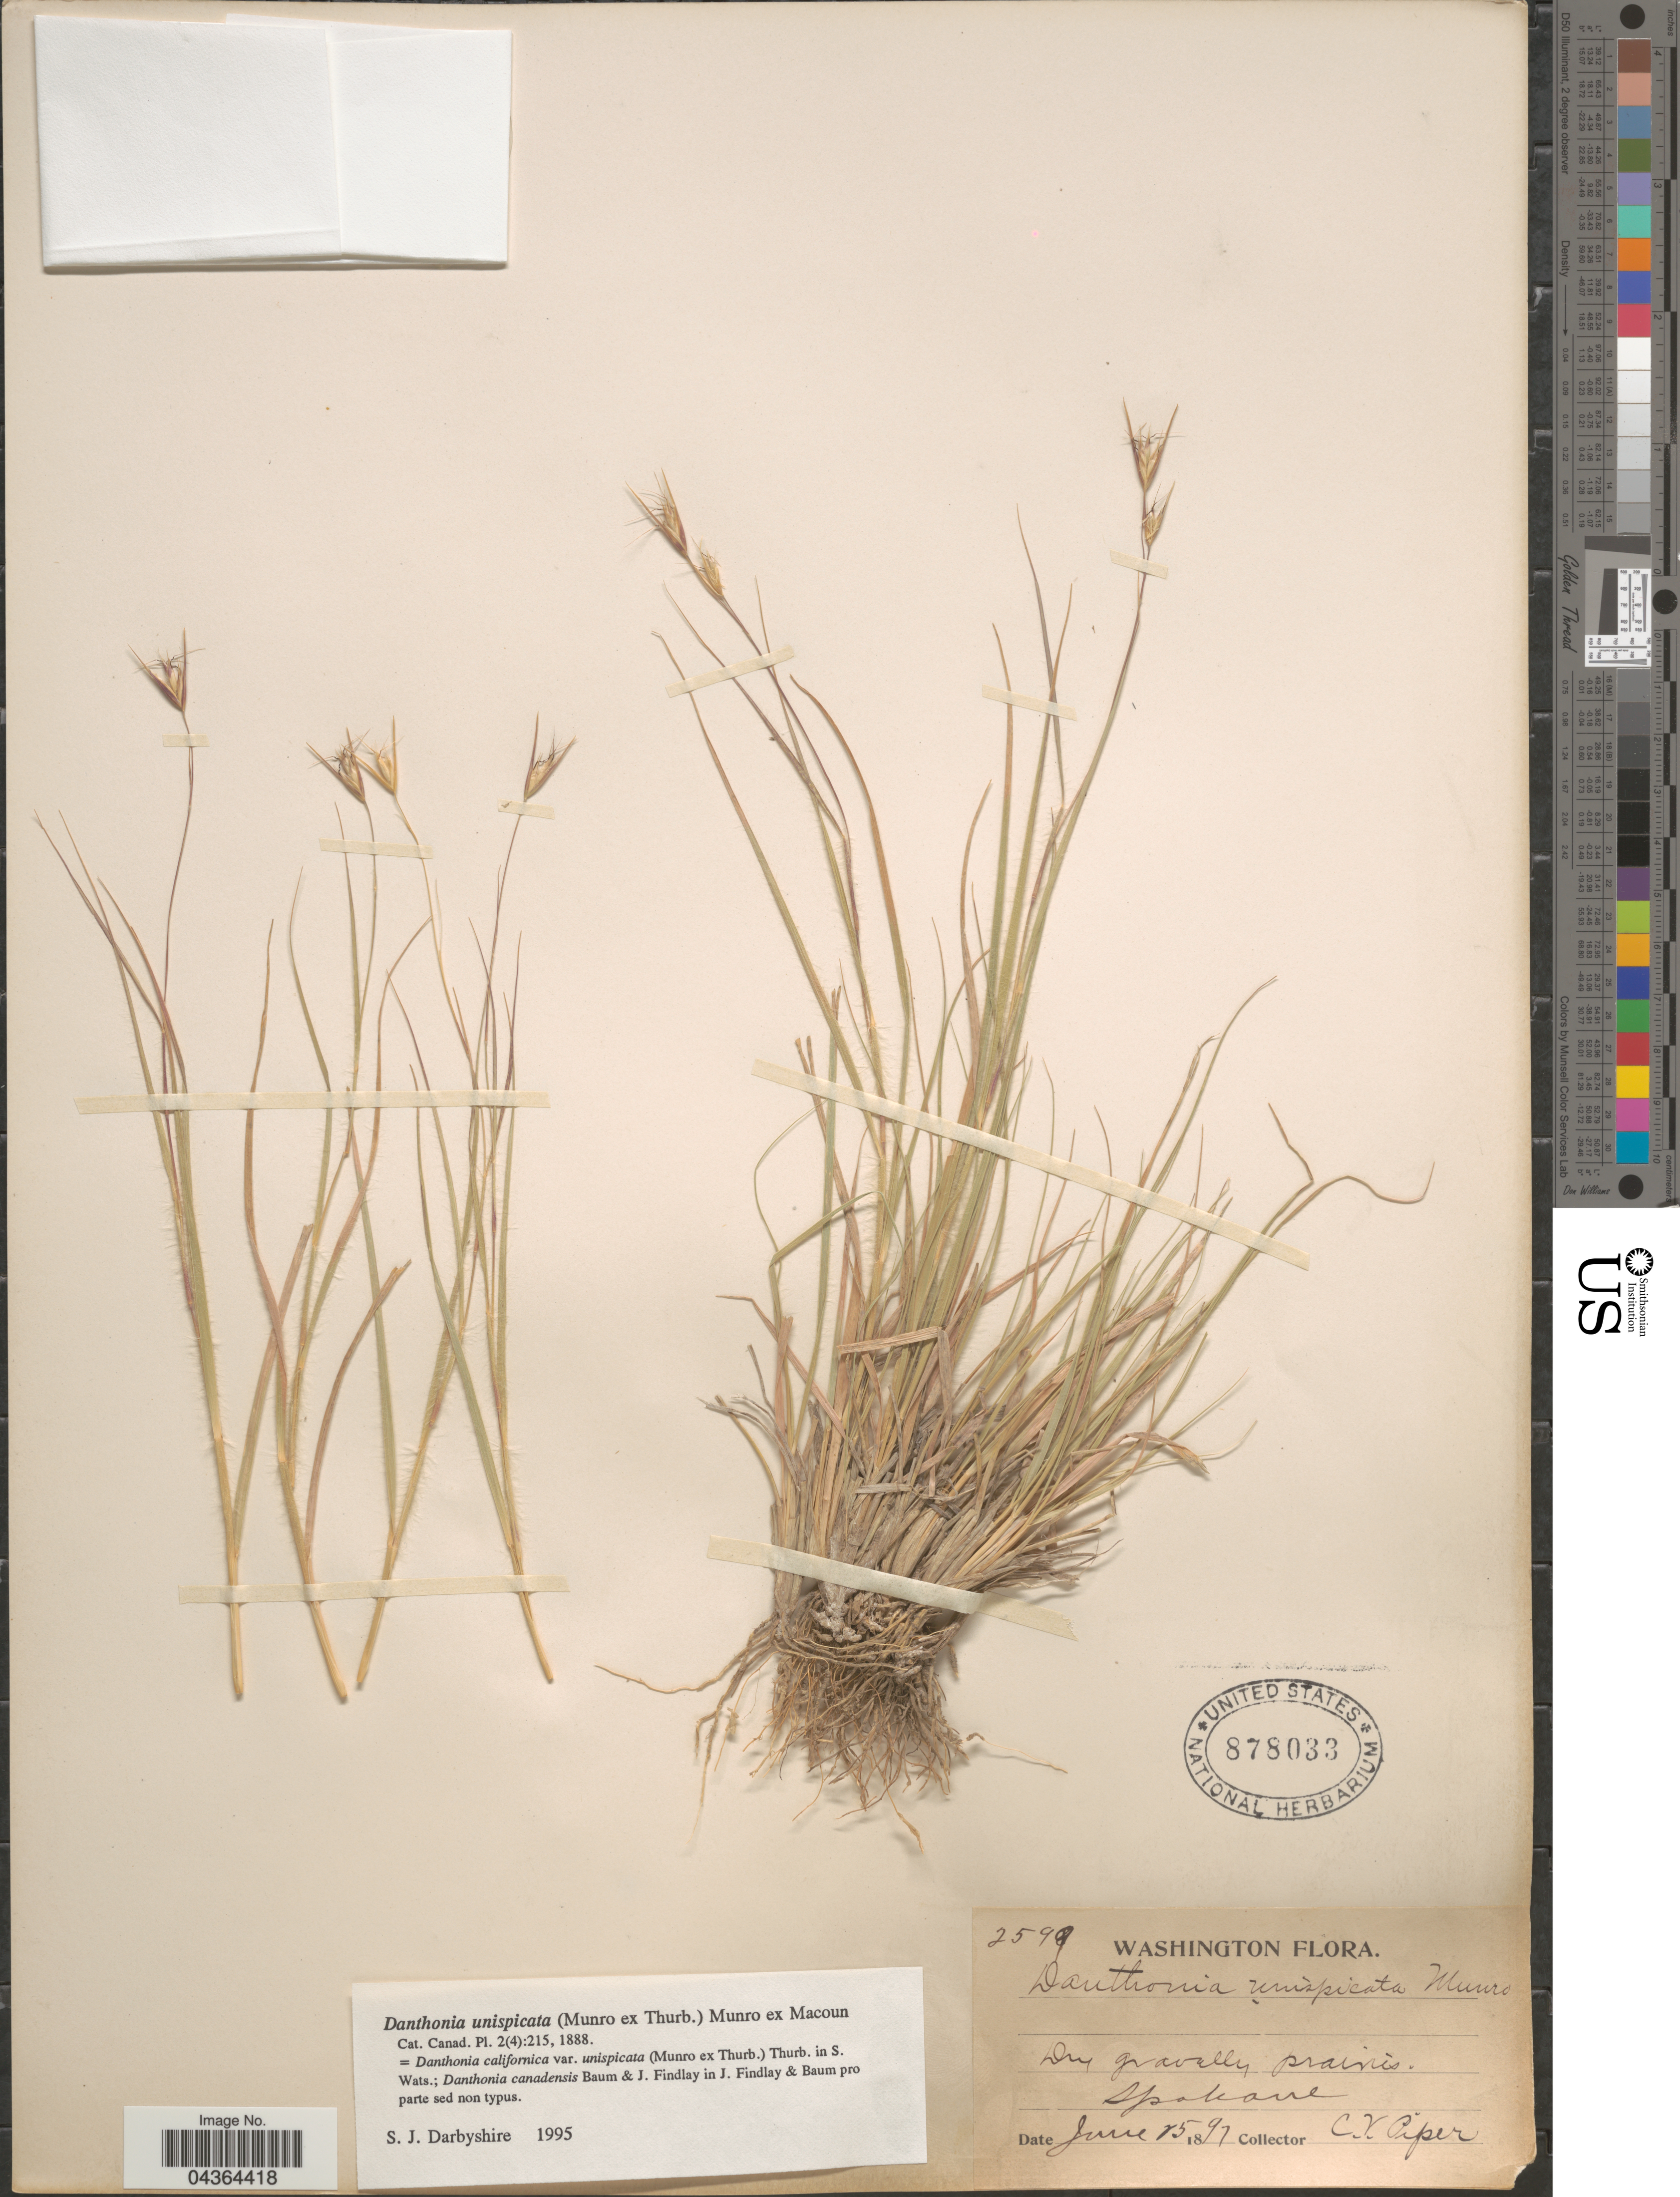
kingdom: Plantae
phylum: Tracheophyta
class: Liliopsida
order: Poales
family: Poaceae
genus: Danthonia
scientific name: Danthonia unispicata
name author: (Thurb.) Munro ex Macoun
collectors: C. V. Piper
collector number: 2599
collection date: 1897-06-25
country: United States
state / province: Washington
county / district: Spokane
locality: Dry gravelly, prairies. Spokane.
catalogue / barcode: US 878033